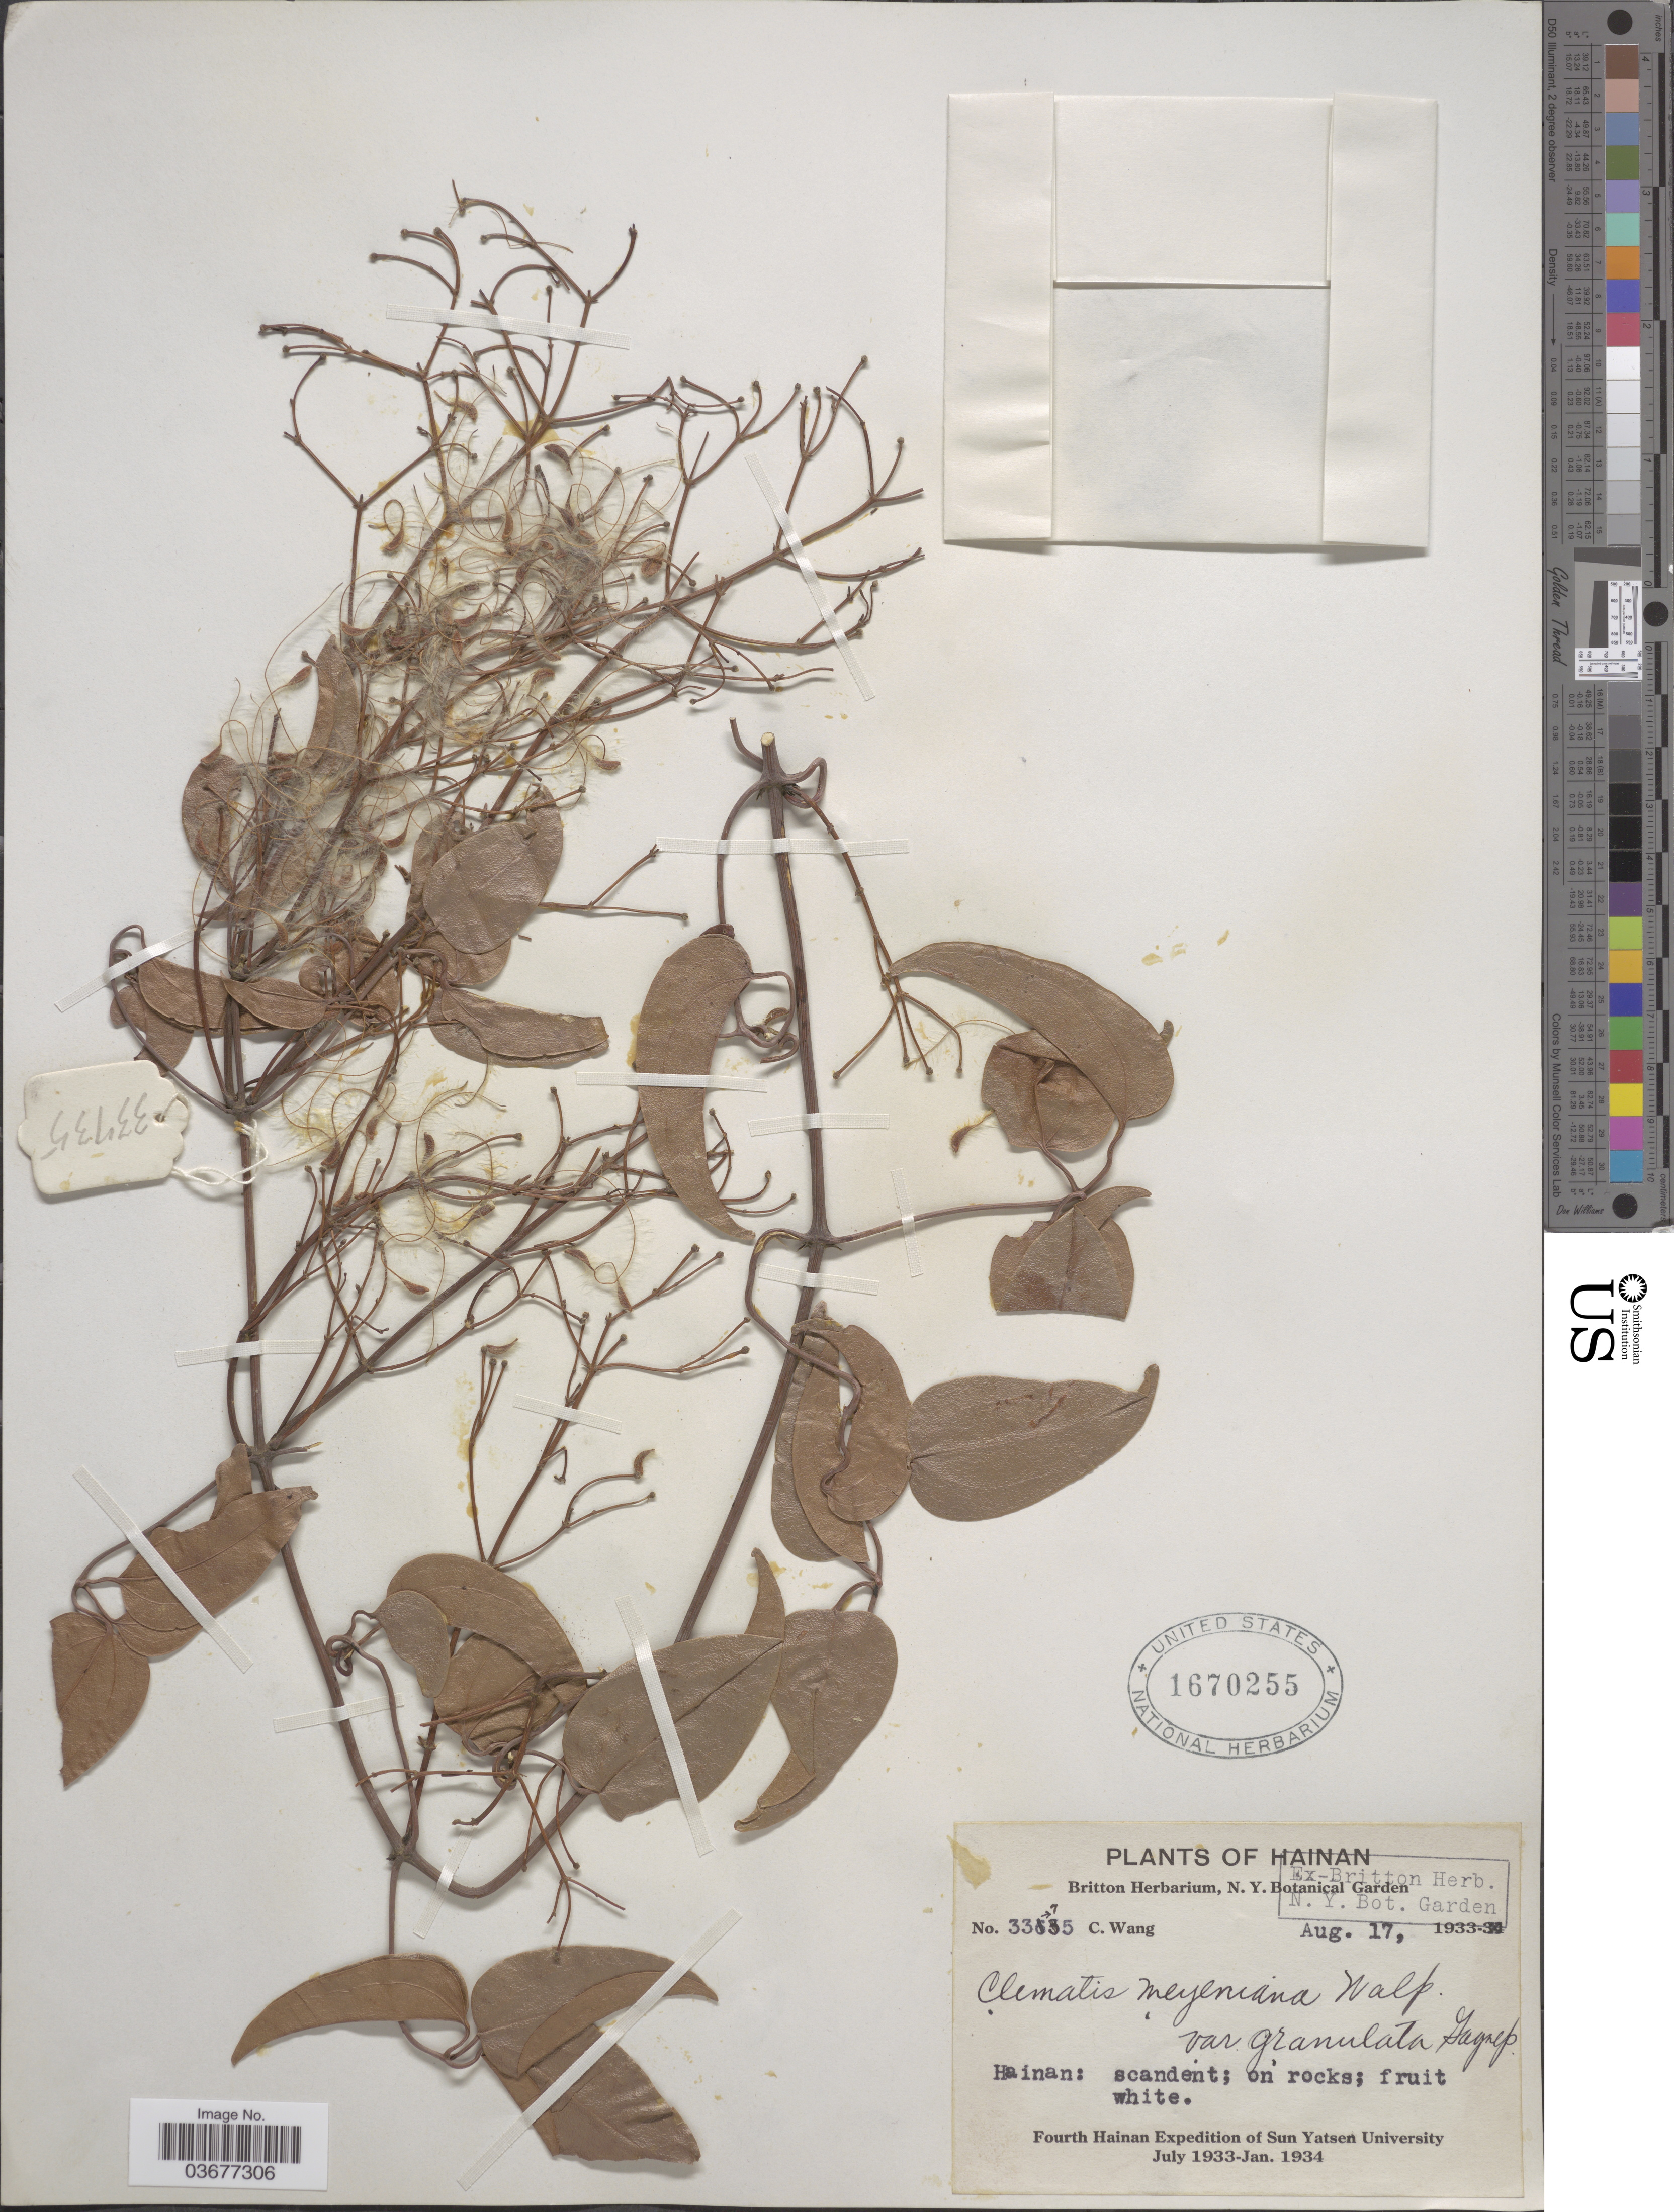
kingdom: Plantae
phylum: Tracheophyta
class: Magnoliopsida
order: Ranunculales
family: Ranunculaceae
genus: Clematis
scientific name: Clematis meyeniana var. granulata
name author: Finet & Gagnep.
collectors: C. Wang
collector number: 33735*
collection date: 1933-08-17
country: China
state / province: Hainan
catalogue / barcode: US 1670255